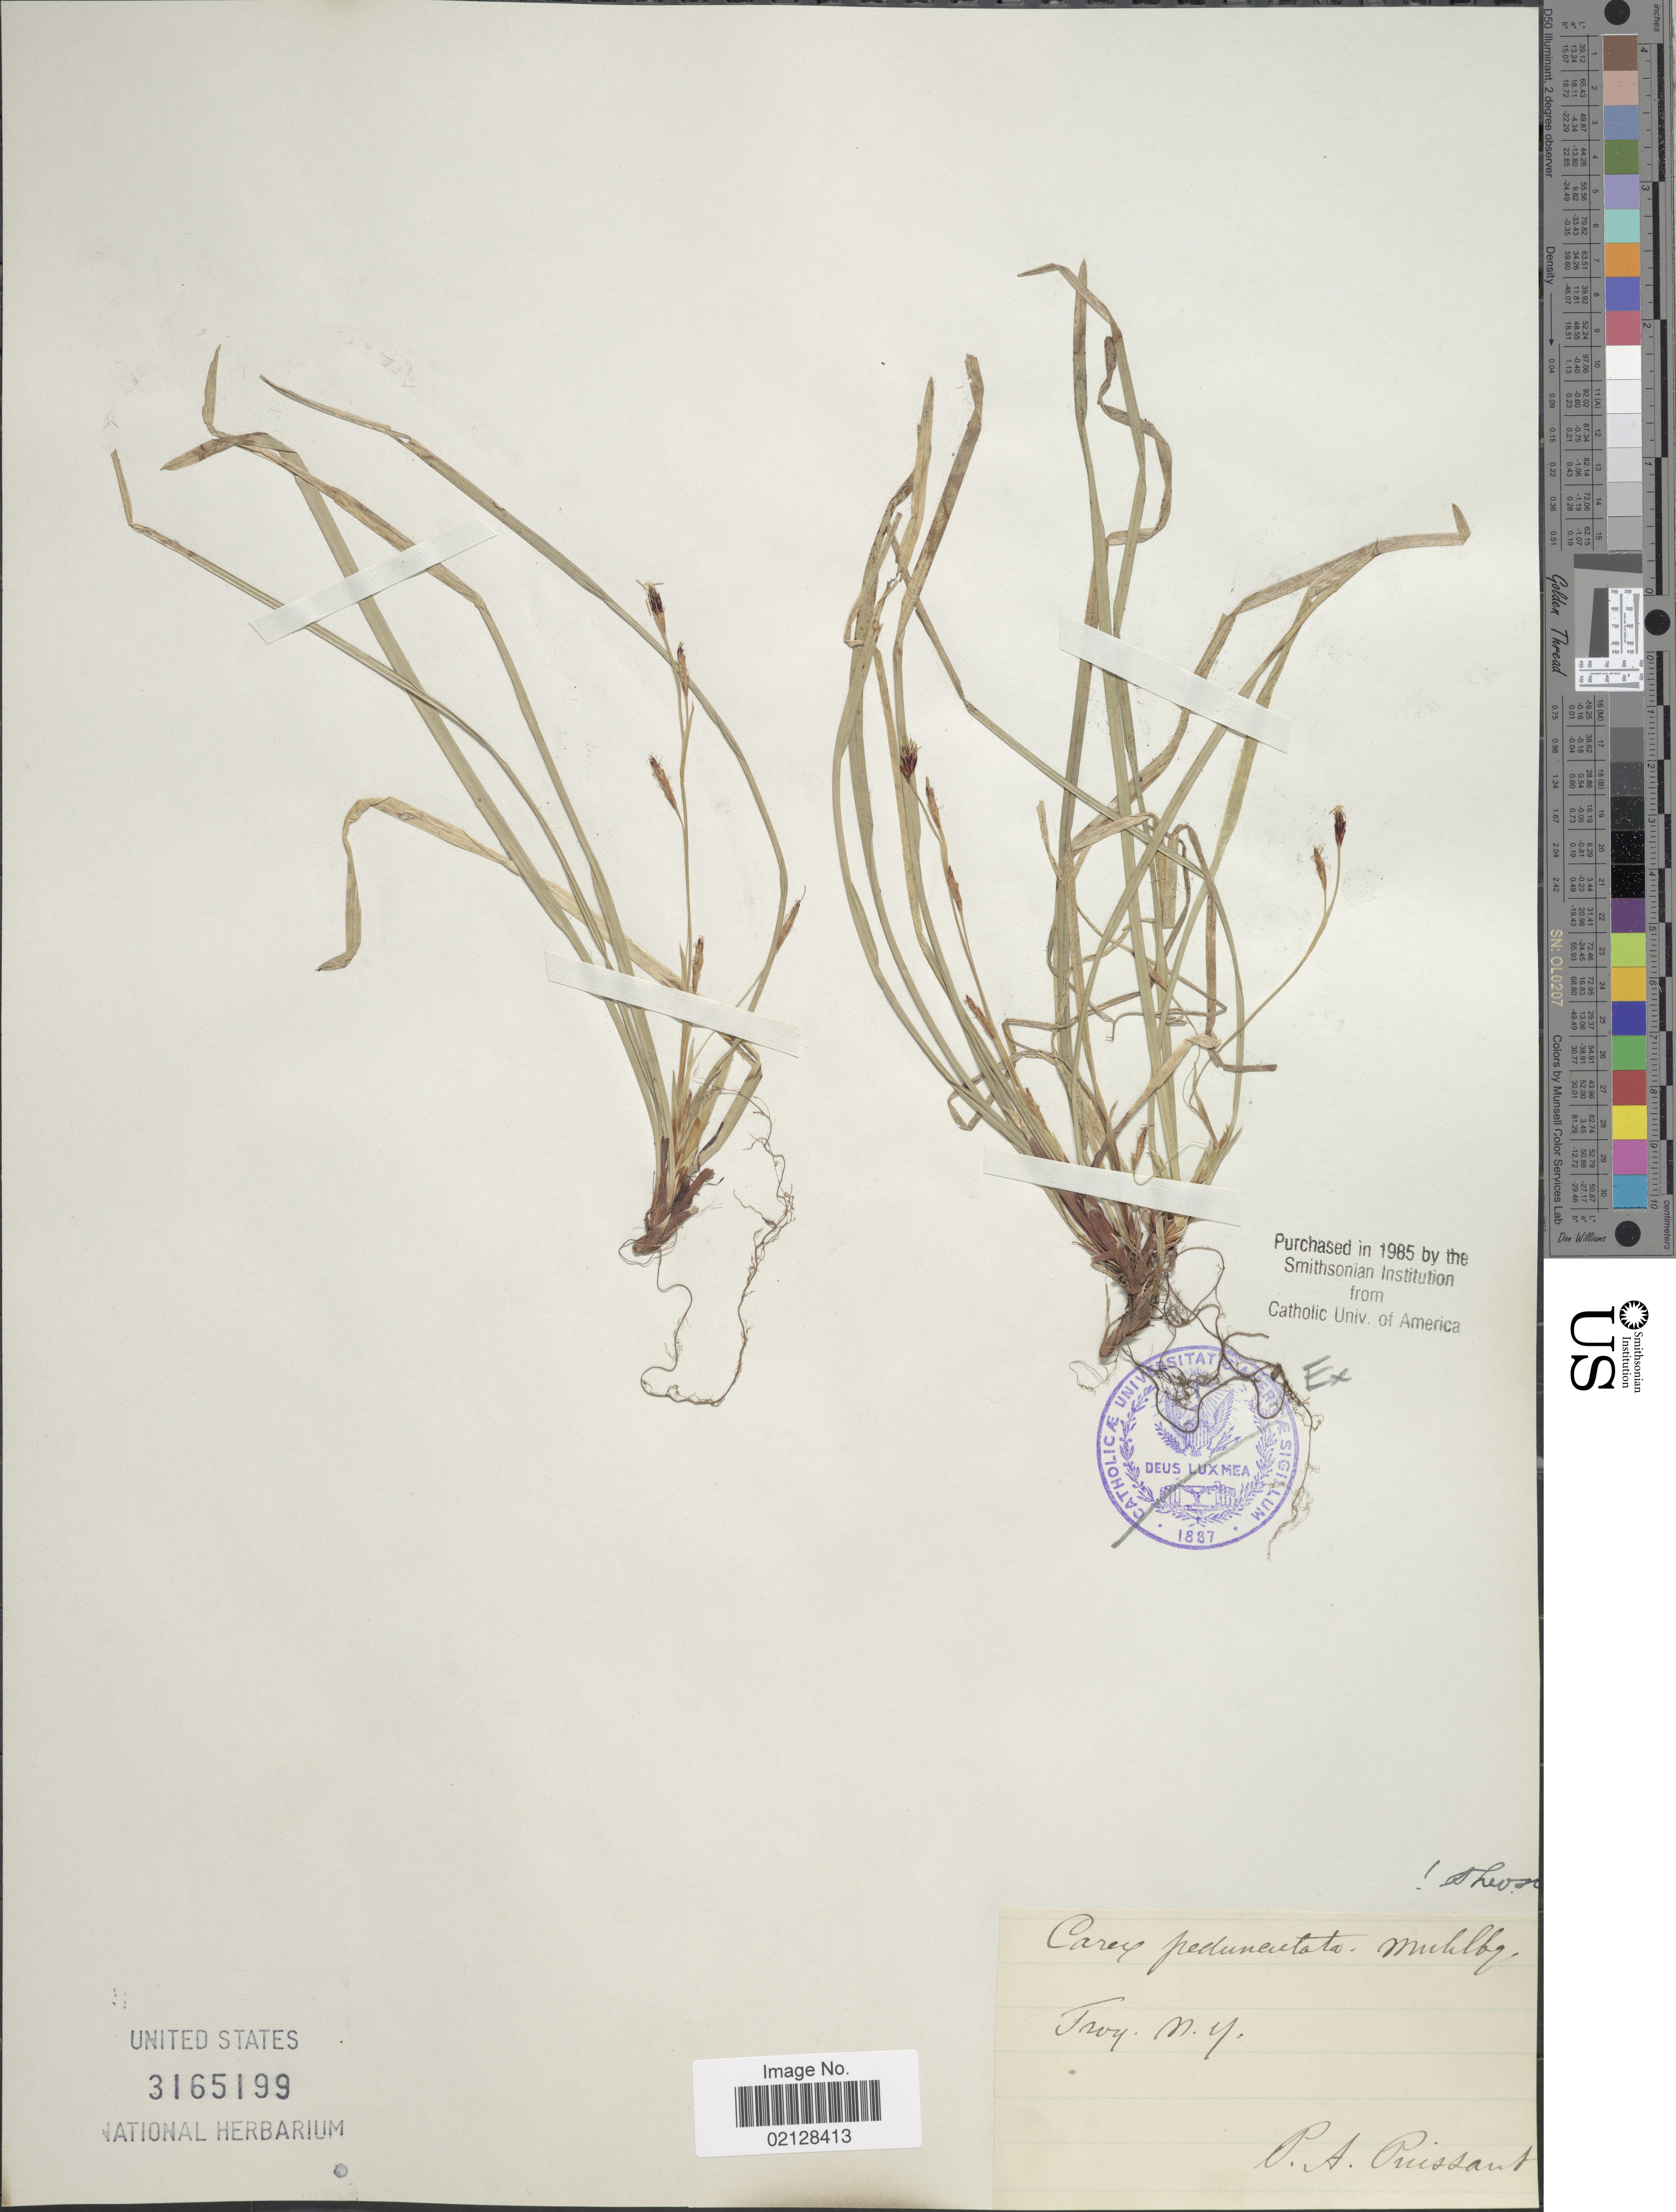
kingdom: Plantae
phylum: Tracheophyta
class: Liliopsida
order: Poales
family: Cyperaceae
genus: Carex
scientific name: Carex pedunculata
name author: Muhl. ex Willd.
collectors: P. Puissant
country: United States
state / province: New York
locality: Troy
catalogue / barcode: US 3165199